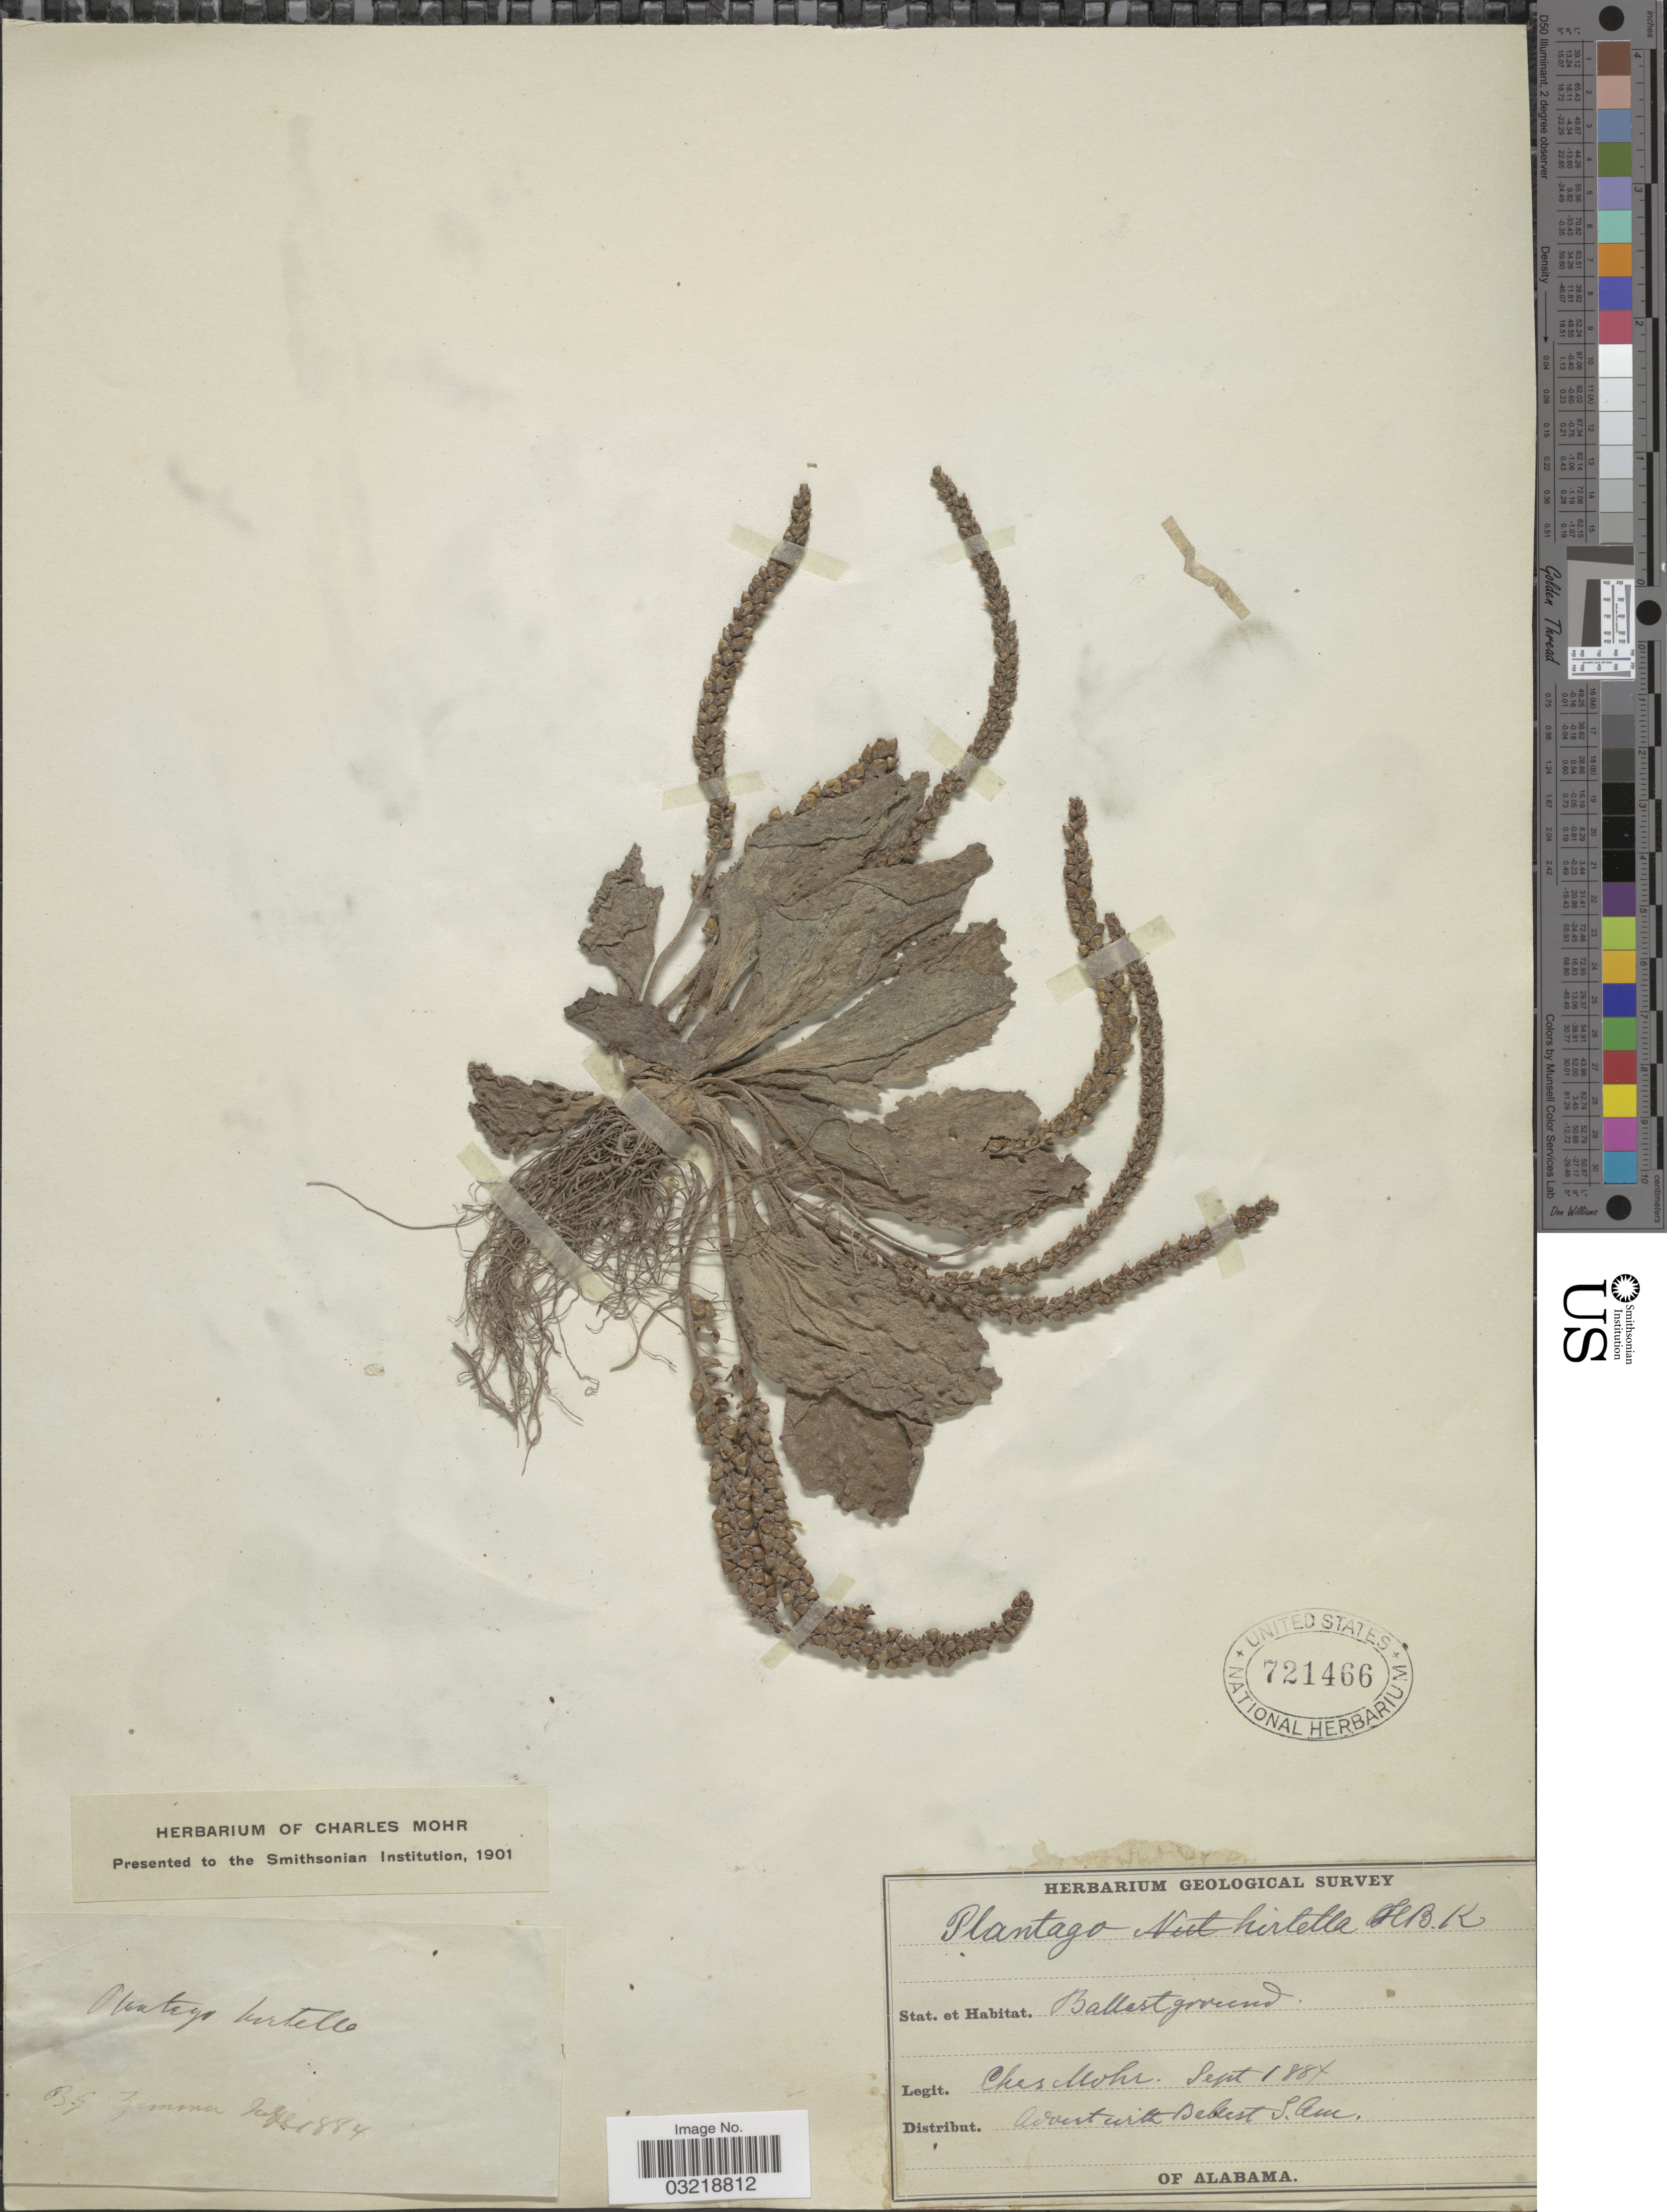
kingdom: Plantae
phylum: Tracheophyta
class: Magnoliopsida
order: Lamiales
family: Plantaginaceae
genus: Plantago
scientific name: Plantago major subsp. intermedia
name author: (Gilib.) Lange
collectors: Mohr, C. T. (herbarium)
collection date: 1884-09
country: United States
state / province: Alabama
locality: Ballast ground.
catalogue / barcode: US 721466